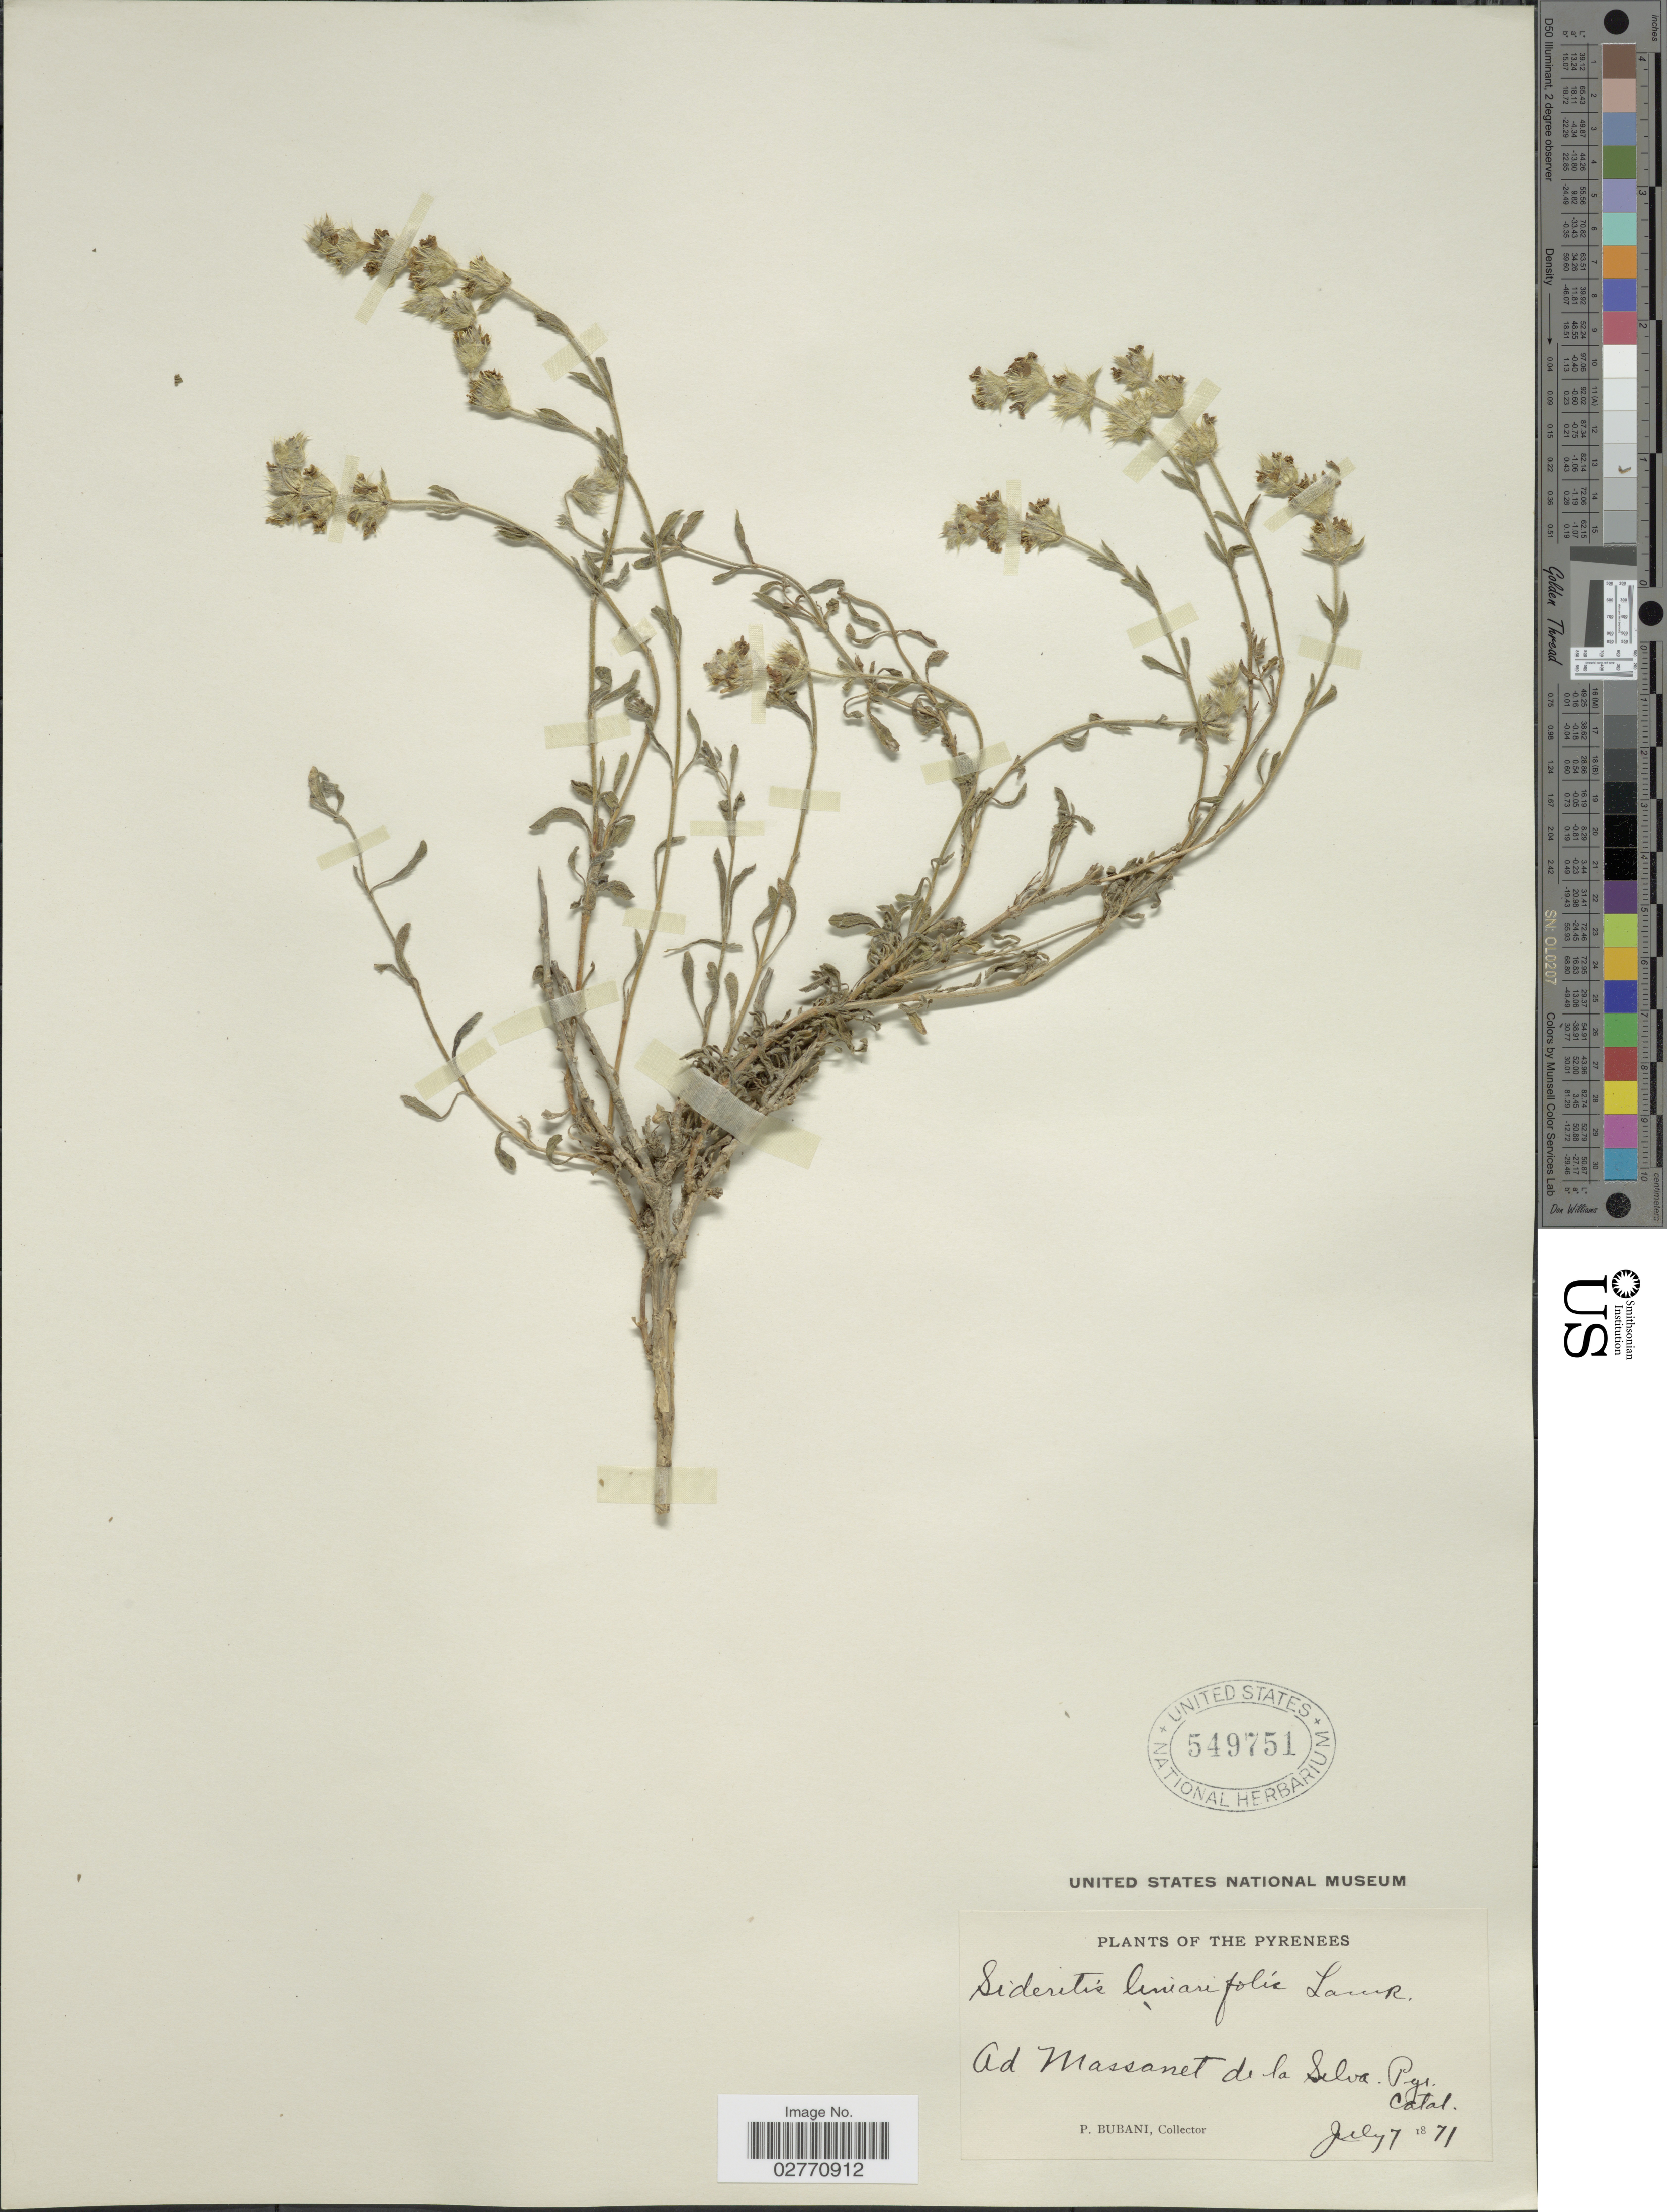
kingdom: Plantae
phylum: Tracheophyta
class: Magnoliopsida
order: Lamiales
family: Lamiaceae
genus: Sideritis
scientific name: Sideritis linearifolia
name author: Lam.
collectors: P. Bubani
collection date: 1871-07-07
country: France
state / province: Occitanie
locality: Pyrenees. Ad Massanet de la Selva Pys. Catal.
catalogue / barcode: US 549751